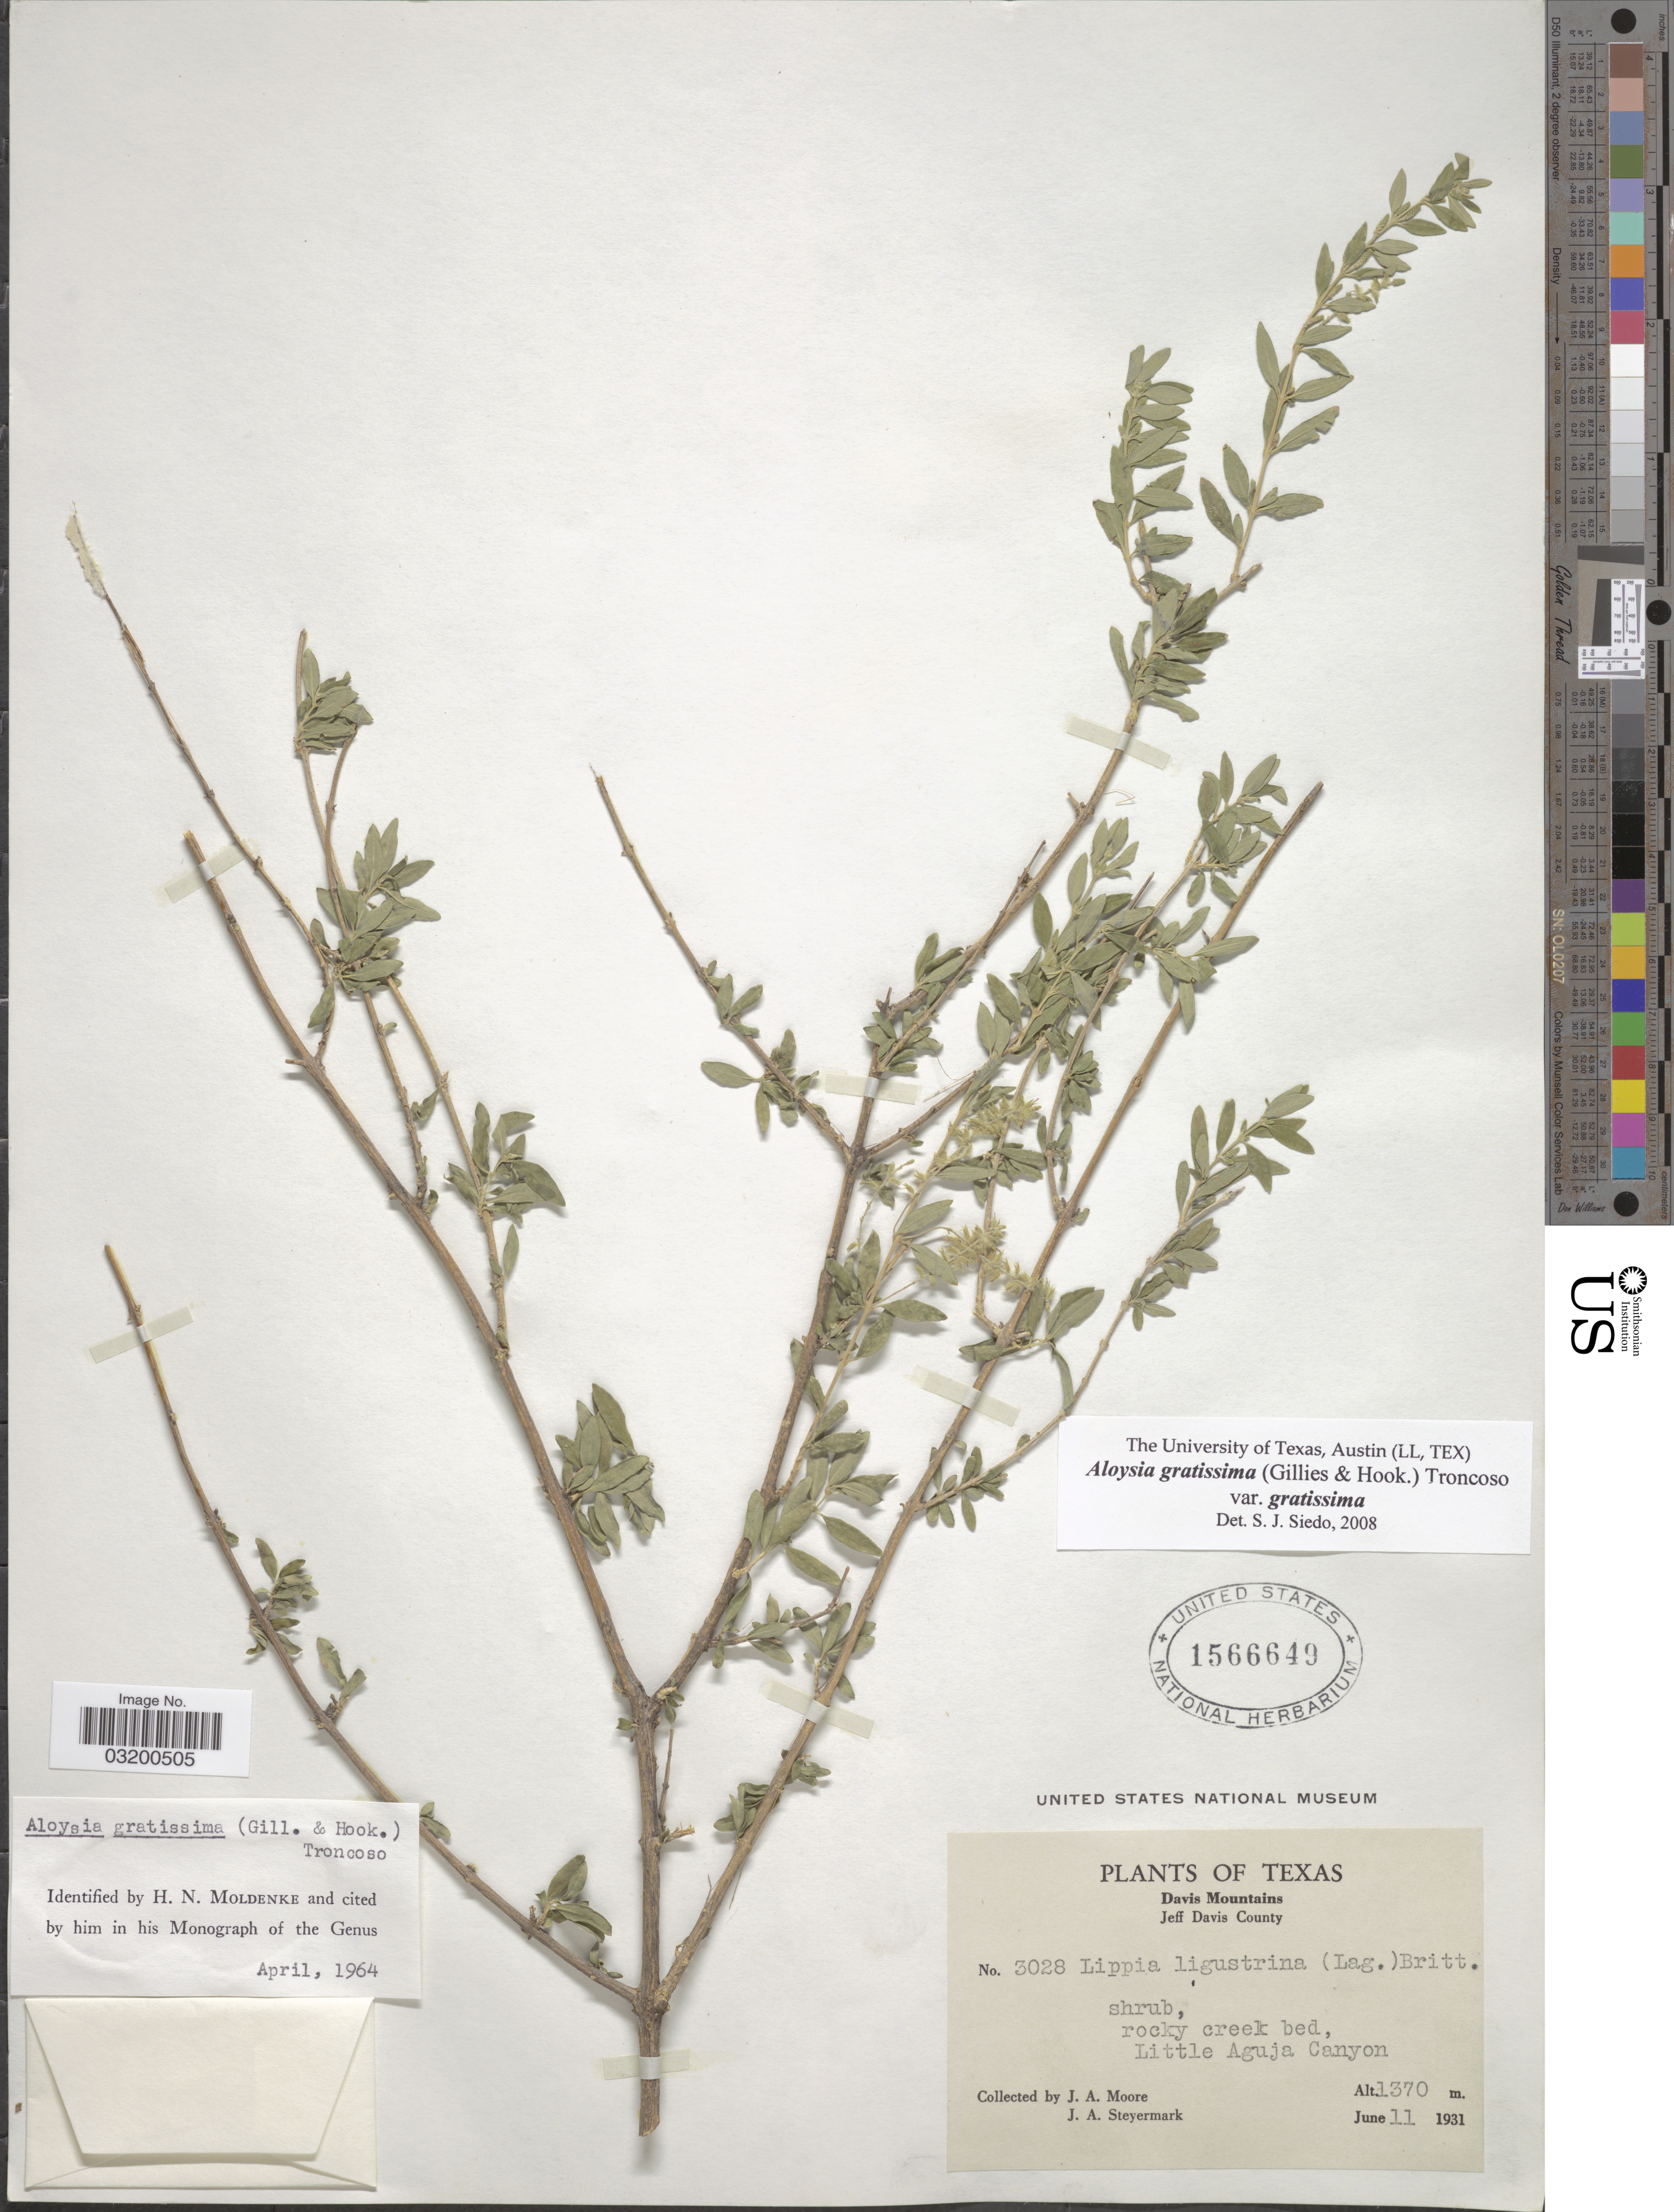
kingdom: Plantae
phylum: Tracheophyta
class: Magnoliopsida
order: Lamiales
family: Verbenaceae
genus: Aloysia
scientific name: Aloysia gratissima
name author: (Gillies & Hook.) Tronc.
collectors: J. A. Moore & J. Steyermark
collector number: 3028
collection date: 1931-06-11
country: United States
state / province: Texas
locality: Davis Mountains. Jeff Davis County. Little Aguja Canyon.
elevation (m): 1370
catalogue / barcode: US 1566649